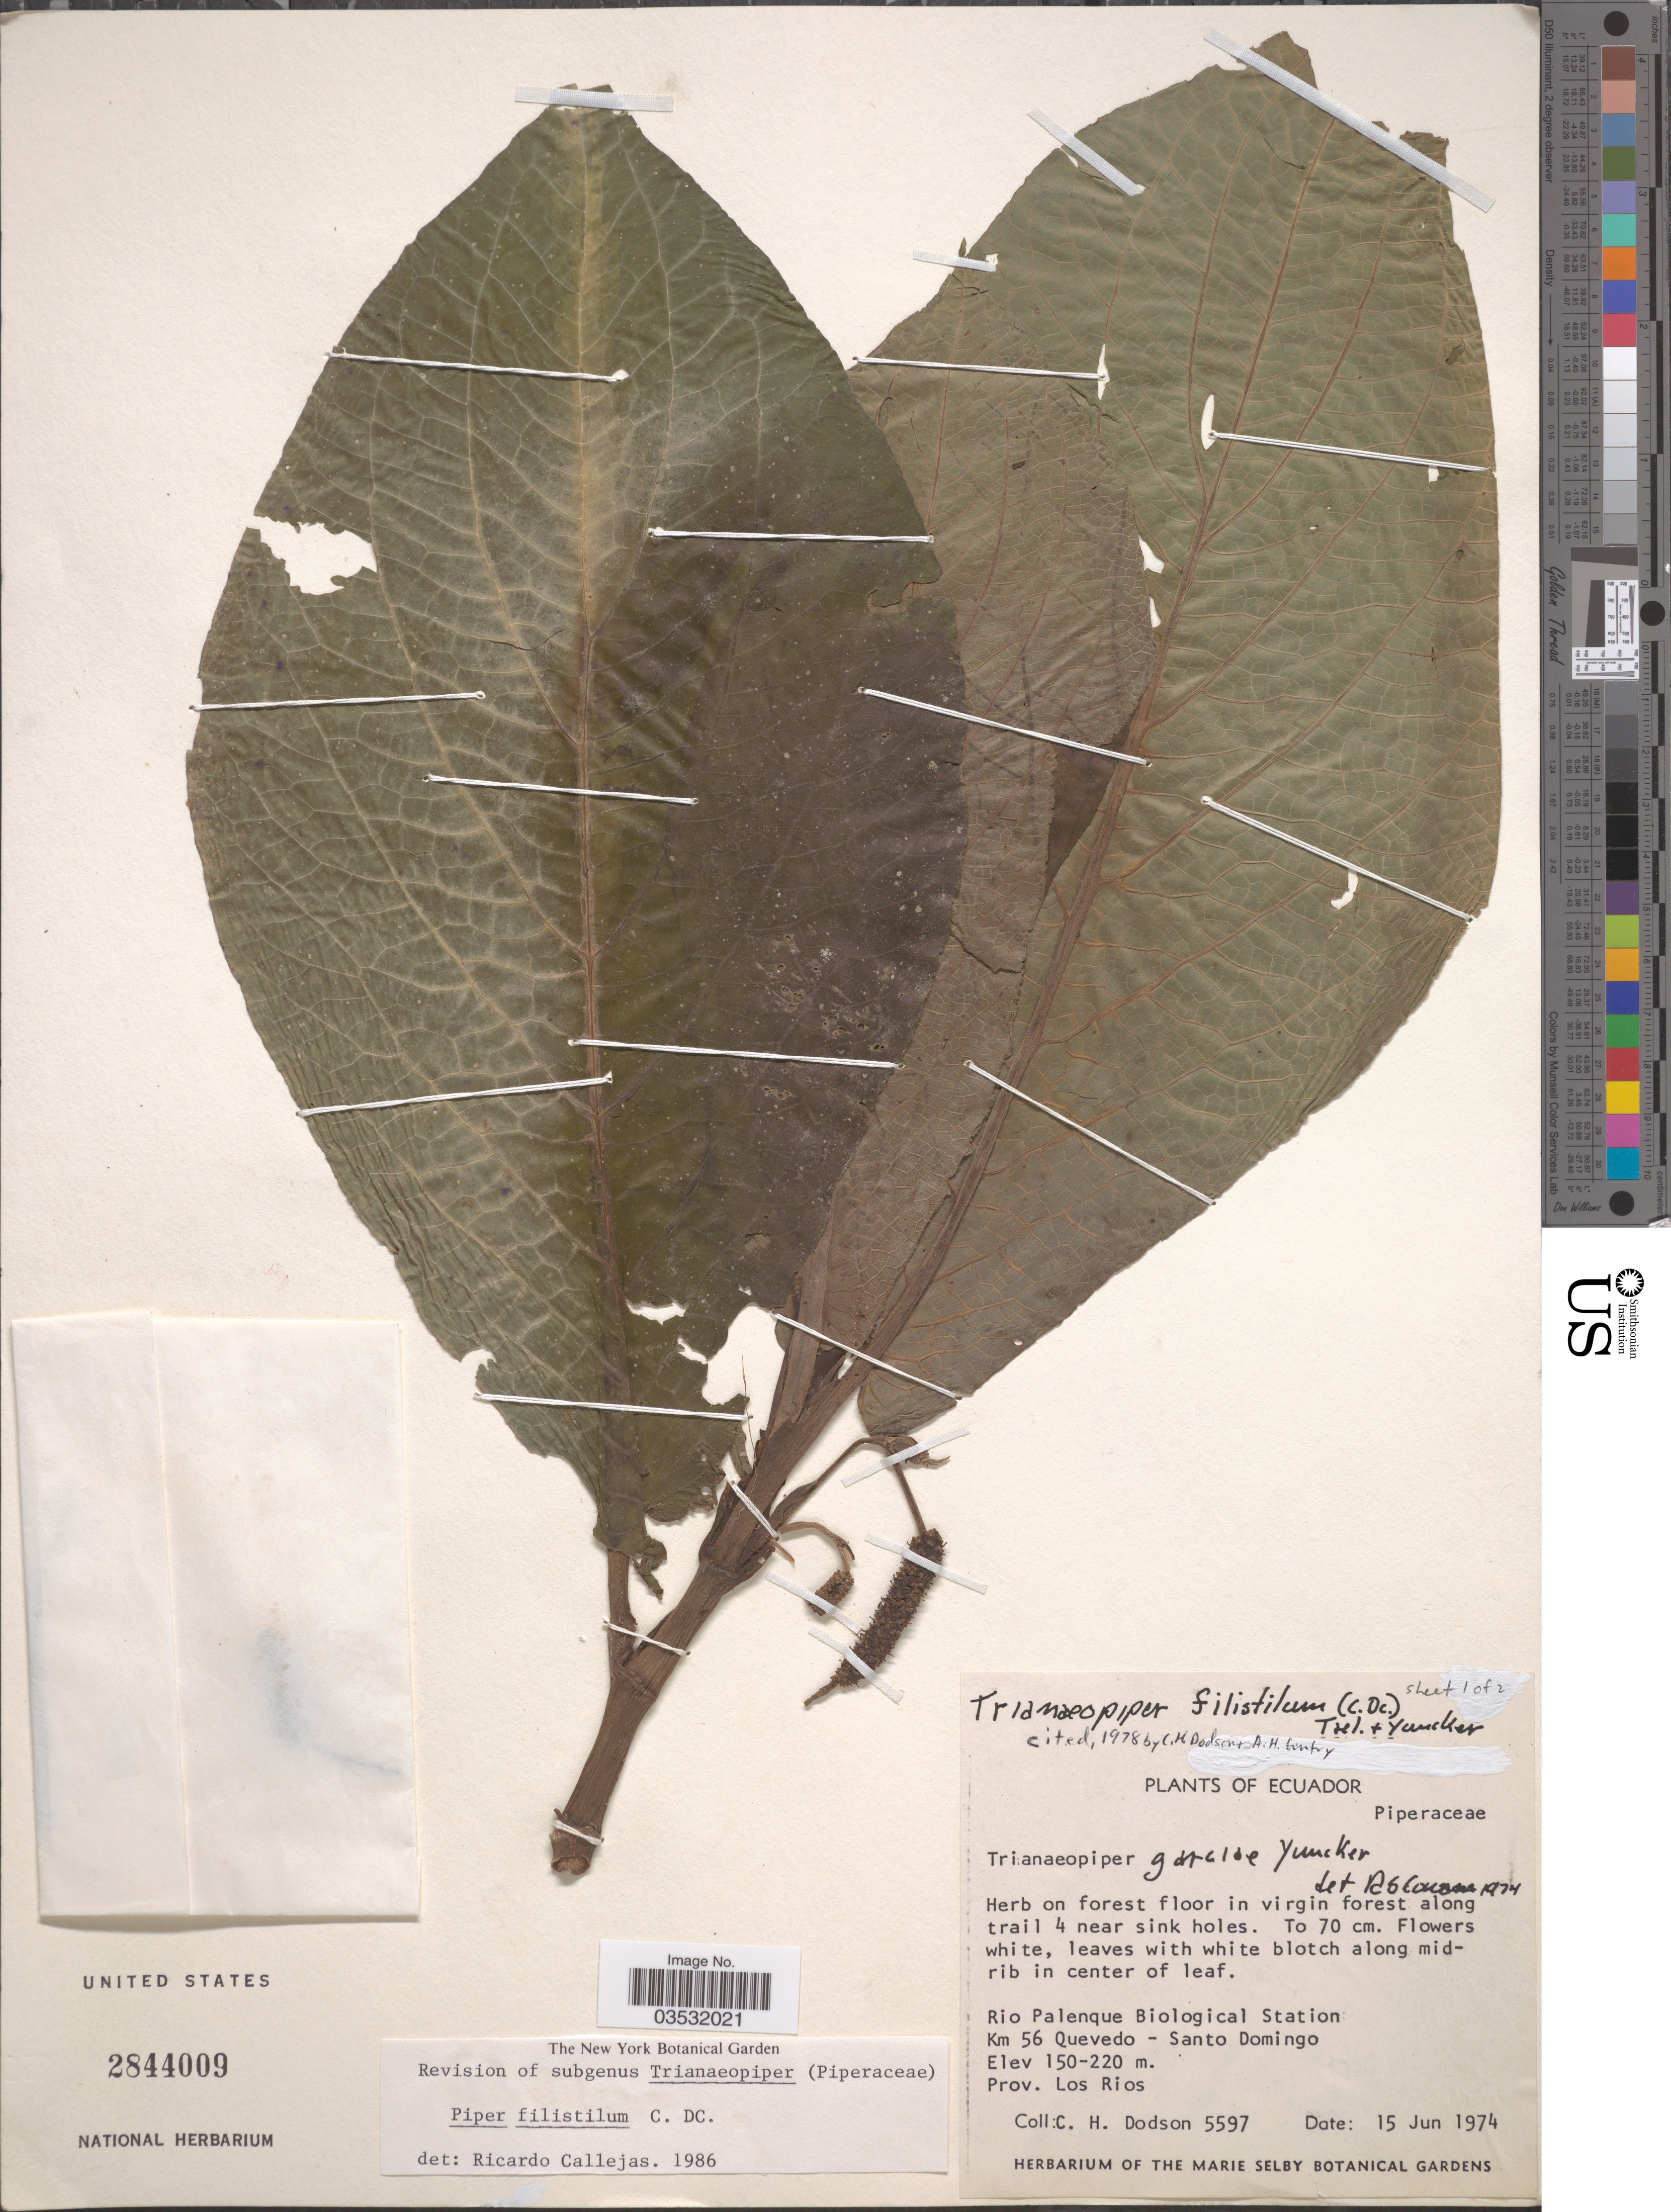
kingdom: Plantae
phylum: Tracheophyta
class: Magnoliopsida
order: Piperales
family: Piperaceae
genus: Piper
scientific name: Piper filistilum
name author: C. DC.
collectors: H. C. Dodson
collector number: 5597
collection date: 1974-06-15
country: Ecuador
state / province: Los Ríos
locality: On forest floor in virgin forest along trail 4 near sink holes. Rio Palenque Biological Station Km 56 Quevedo - Santo Domingo.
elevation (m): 150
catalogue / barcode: US 2844009